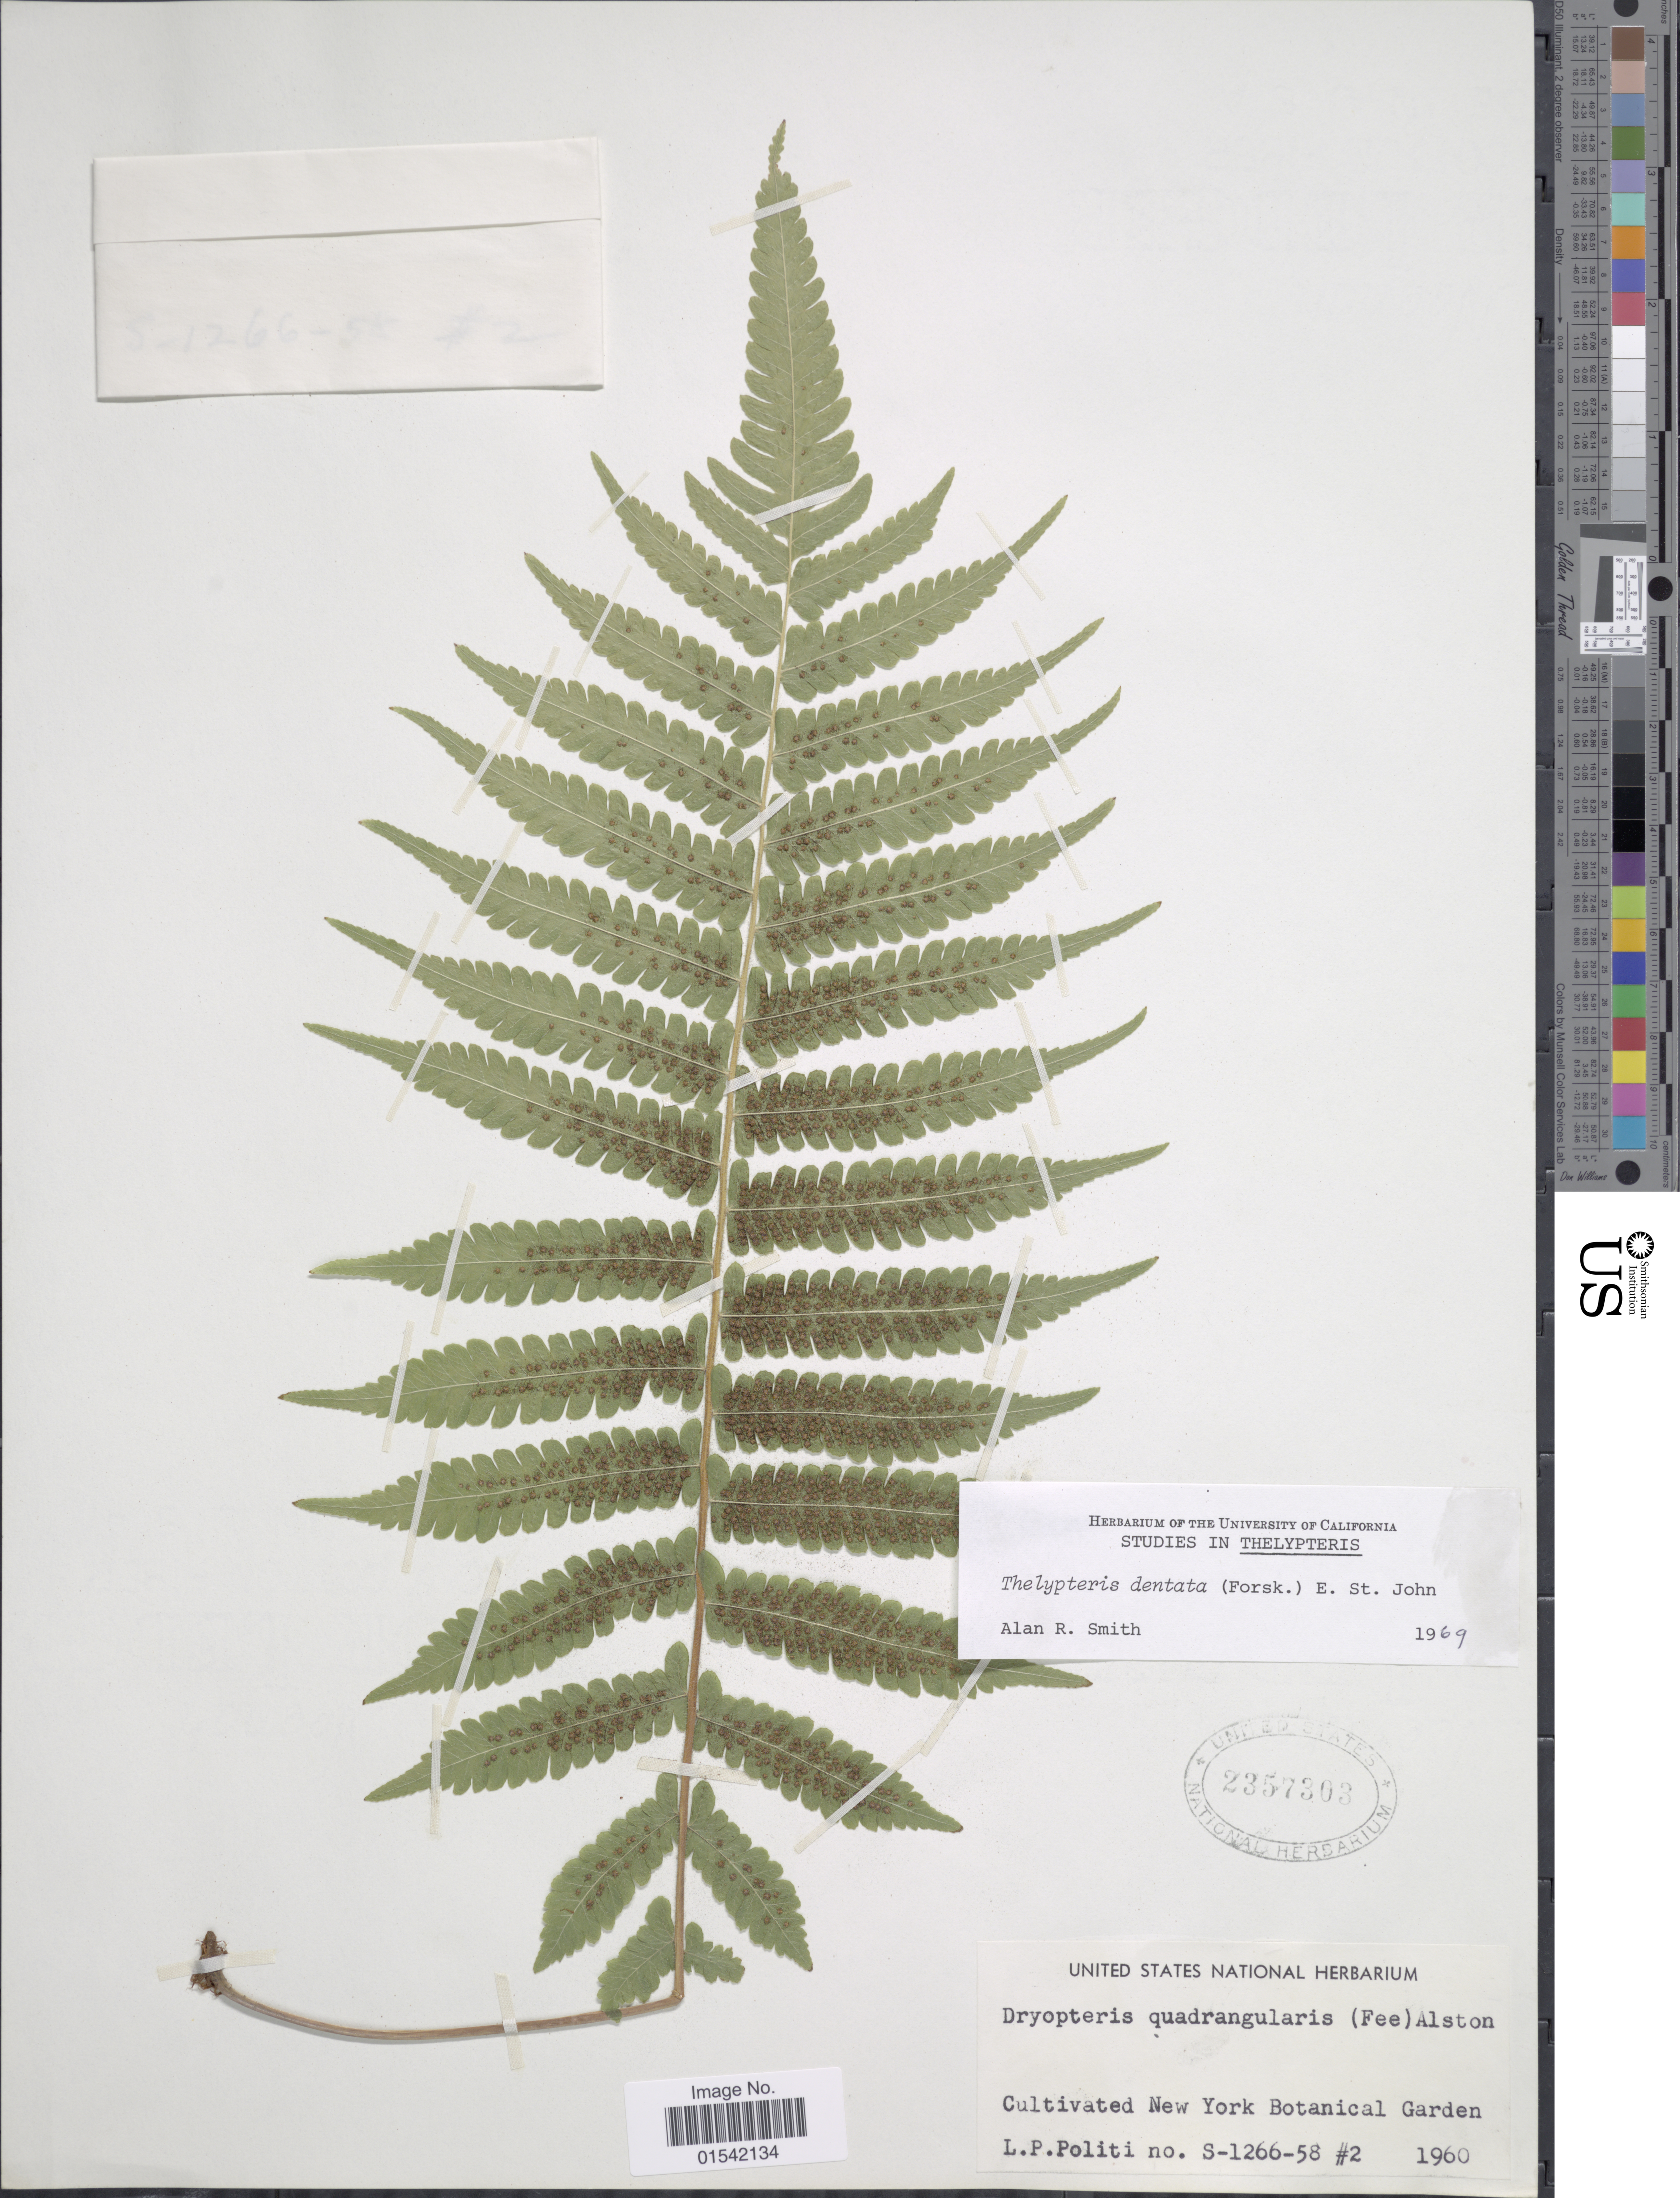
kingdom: Plantae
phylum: Tracheophyta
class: Polypodiopsida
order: Polypodiales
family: Thelypteridaceae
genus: Cyclosorus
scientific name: Cyclosorus dentatus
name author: (Forssk.) Ching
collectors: L. Politi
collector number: S-1266-58 #2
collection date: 1960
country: United States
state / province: New York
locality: Cultivated New York Botanical Garden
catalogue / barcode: US 2357303